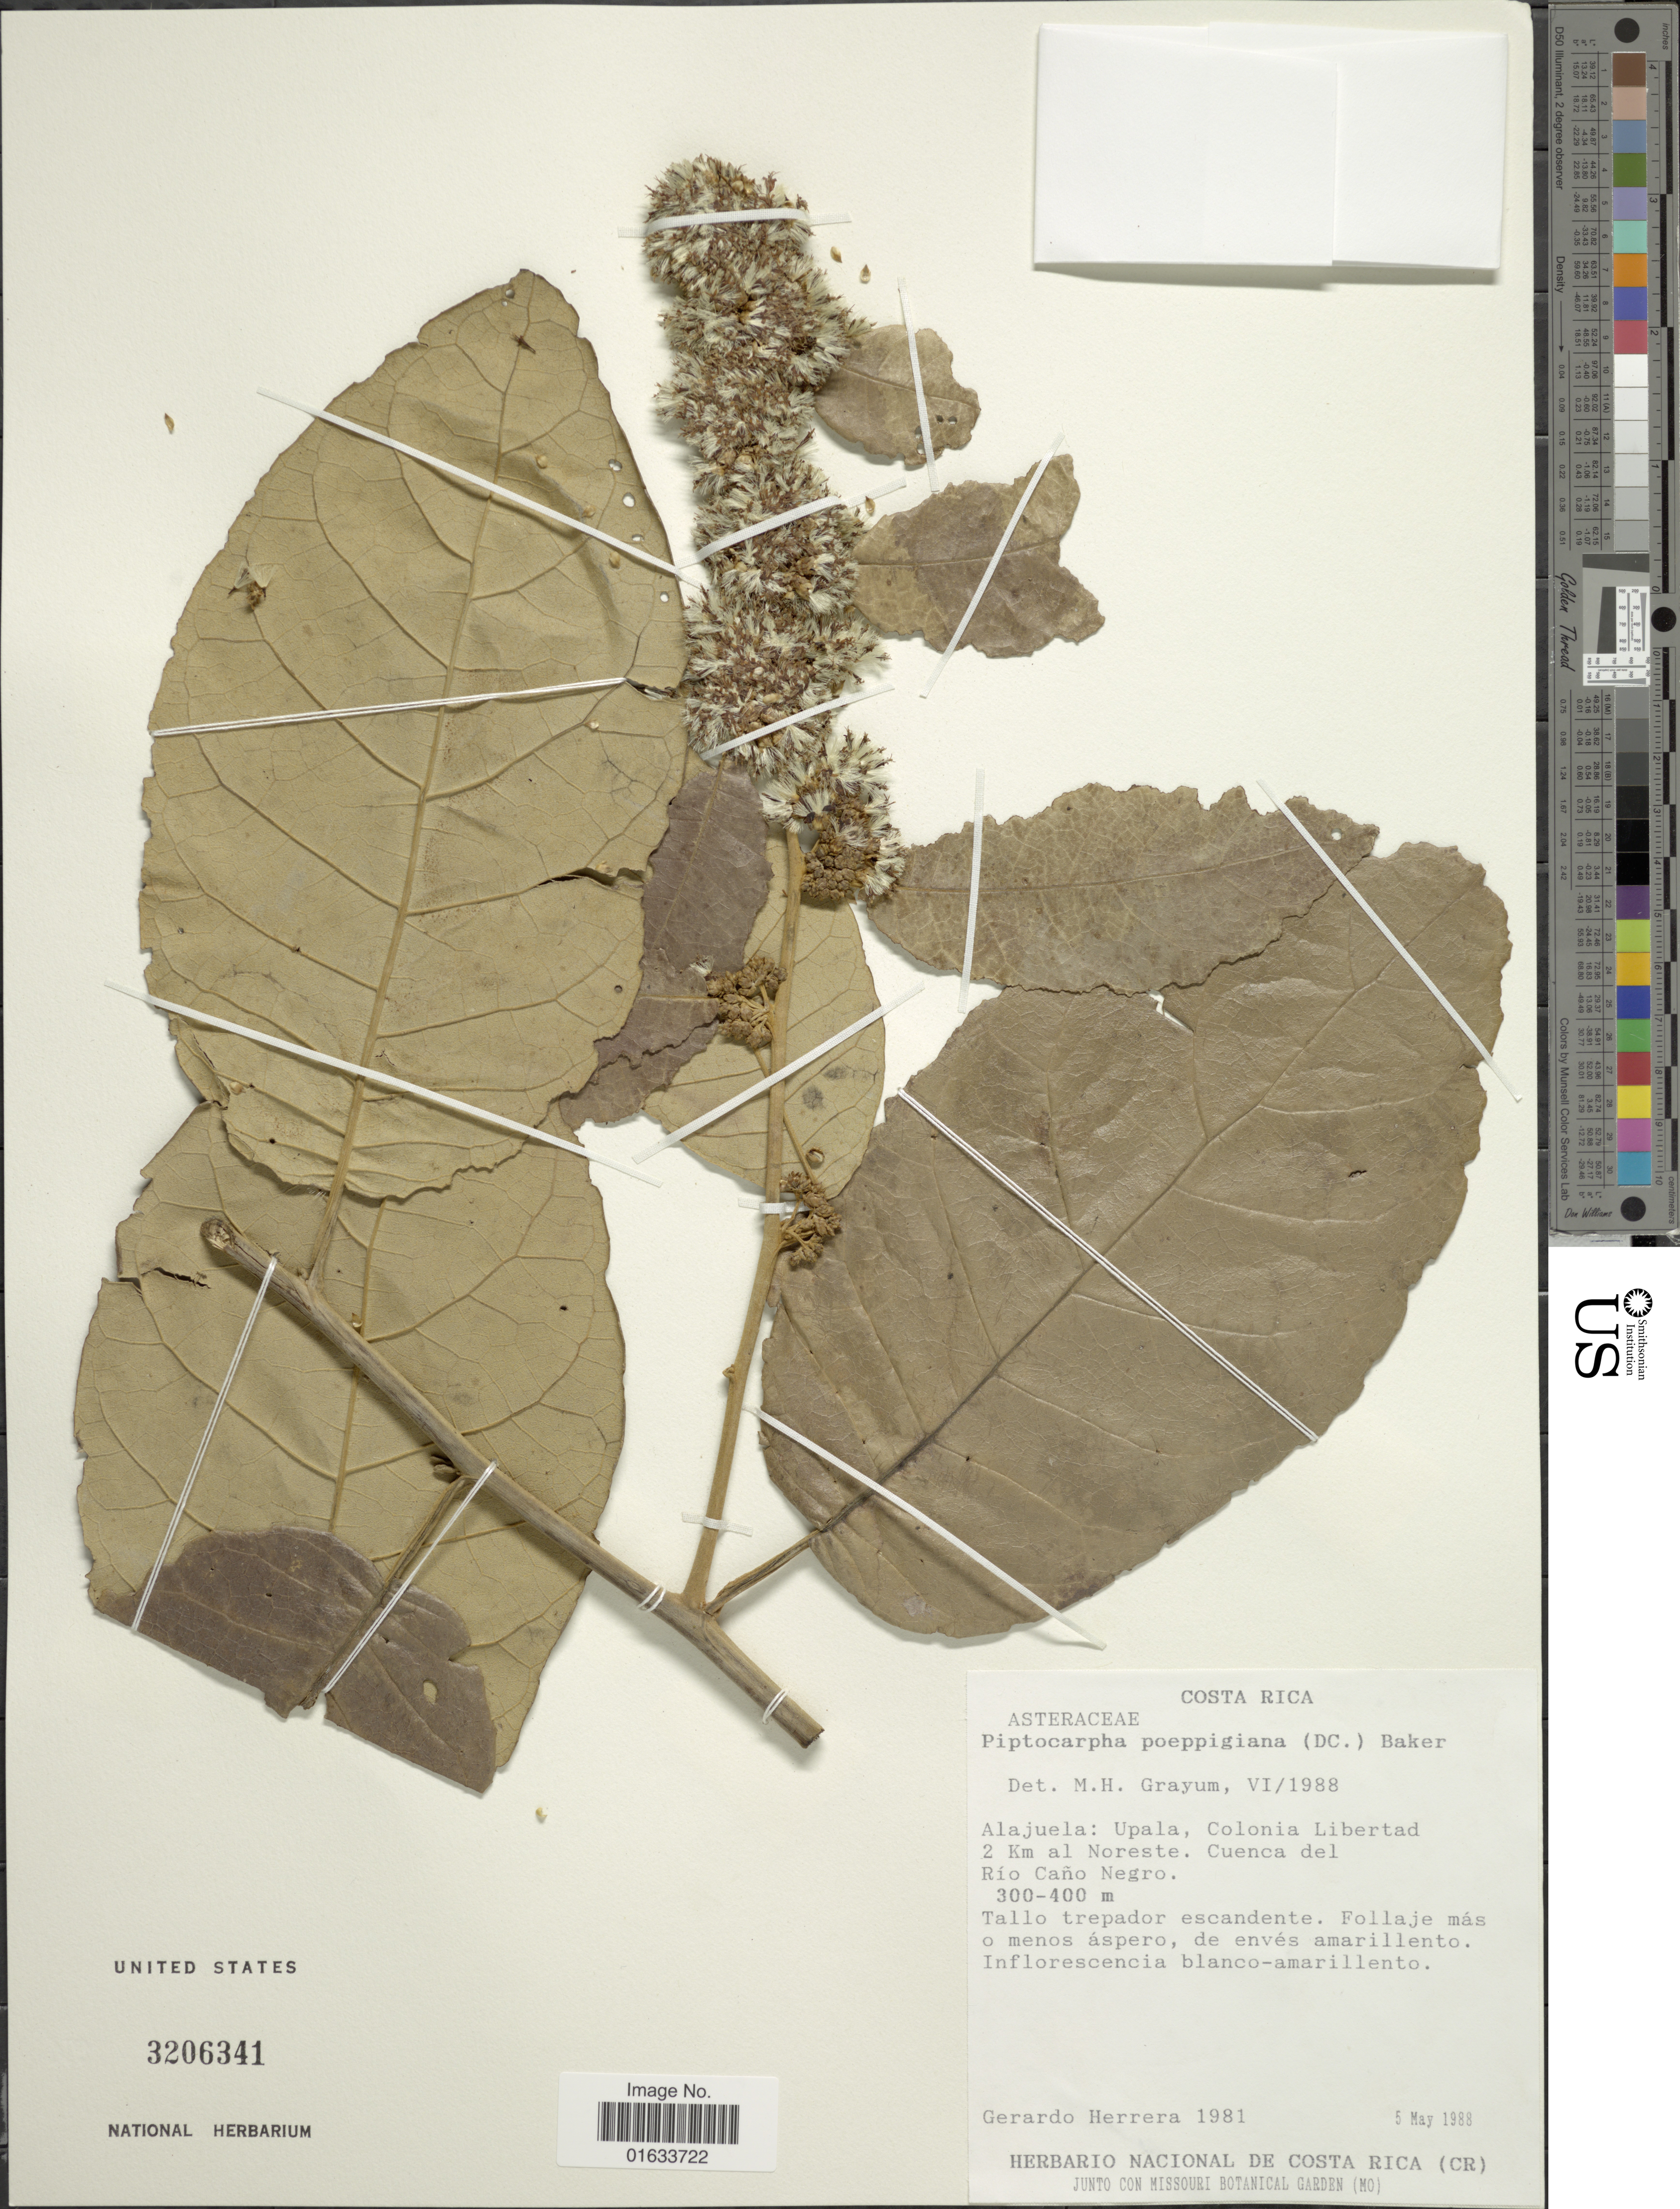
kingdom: Plantae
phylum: Tracheophyta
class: Magnoliopsida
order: Asterales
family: Asteraceae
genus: Piptocarpha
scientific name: Piptocarpha poeppigiana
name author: (DC.) Baker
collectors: G. Herrera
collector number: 1981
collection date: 1988-05-05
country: Costa Rica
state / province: Alajuela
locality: Alajuela: Upala, Colonia Libertad 2 Km al Noreste, Cuenca del Rio Caño Negro.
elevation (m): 300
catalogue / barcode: US 3206341